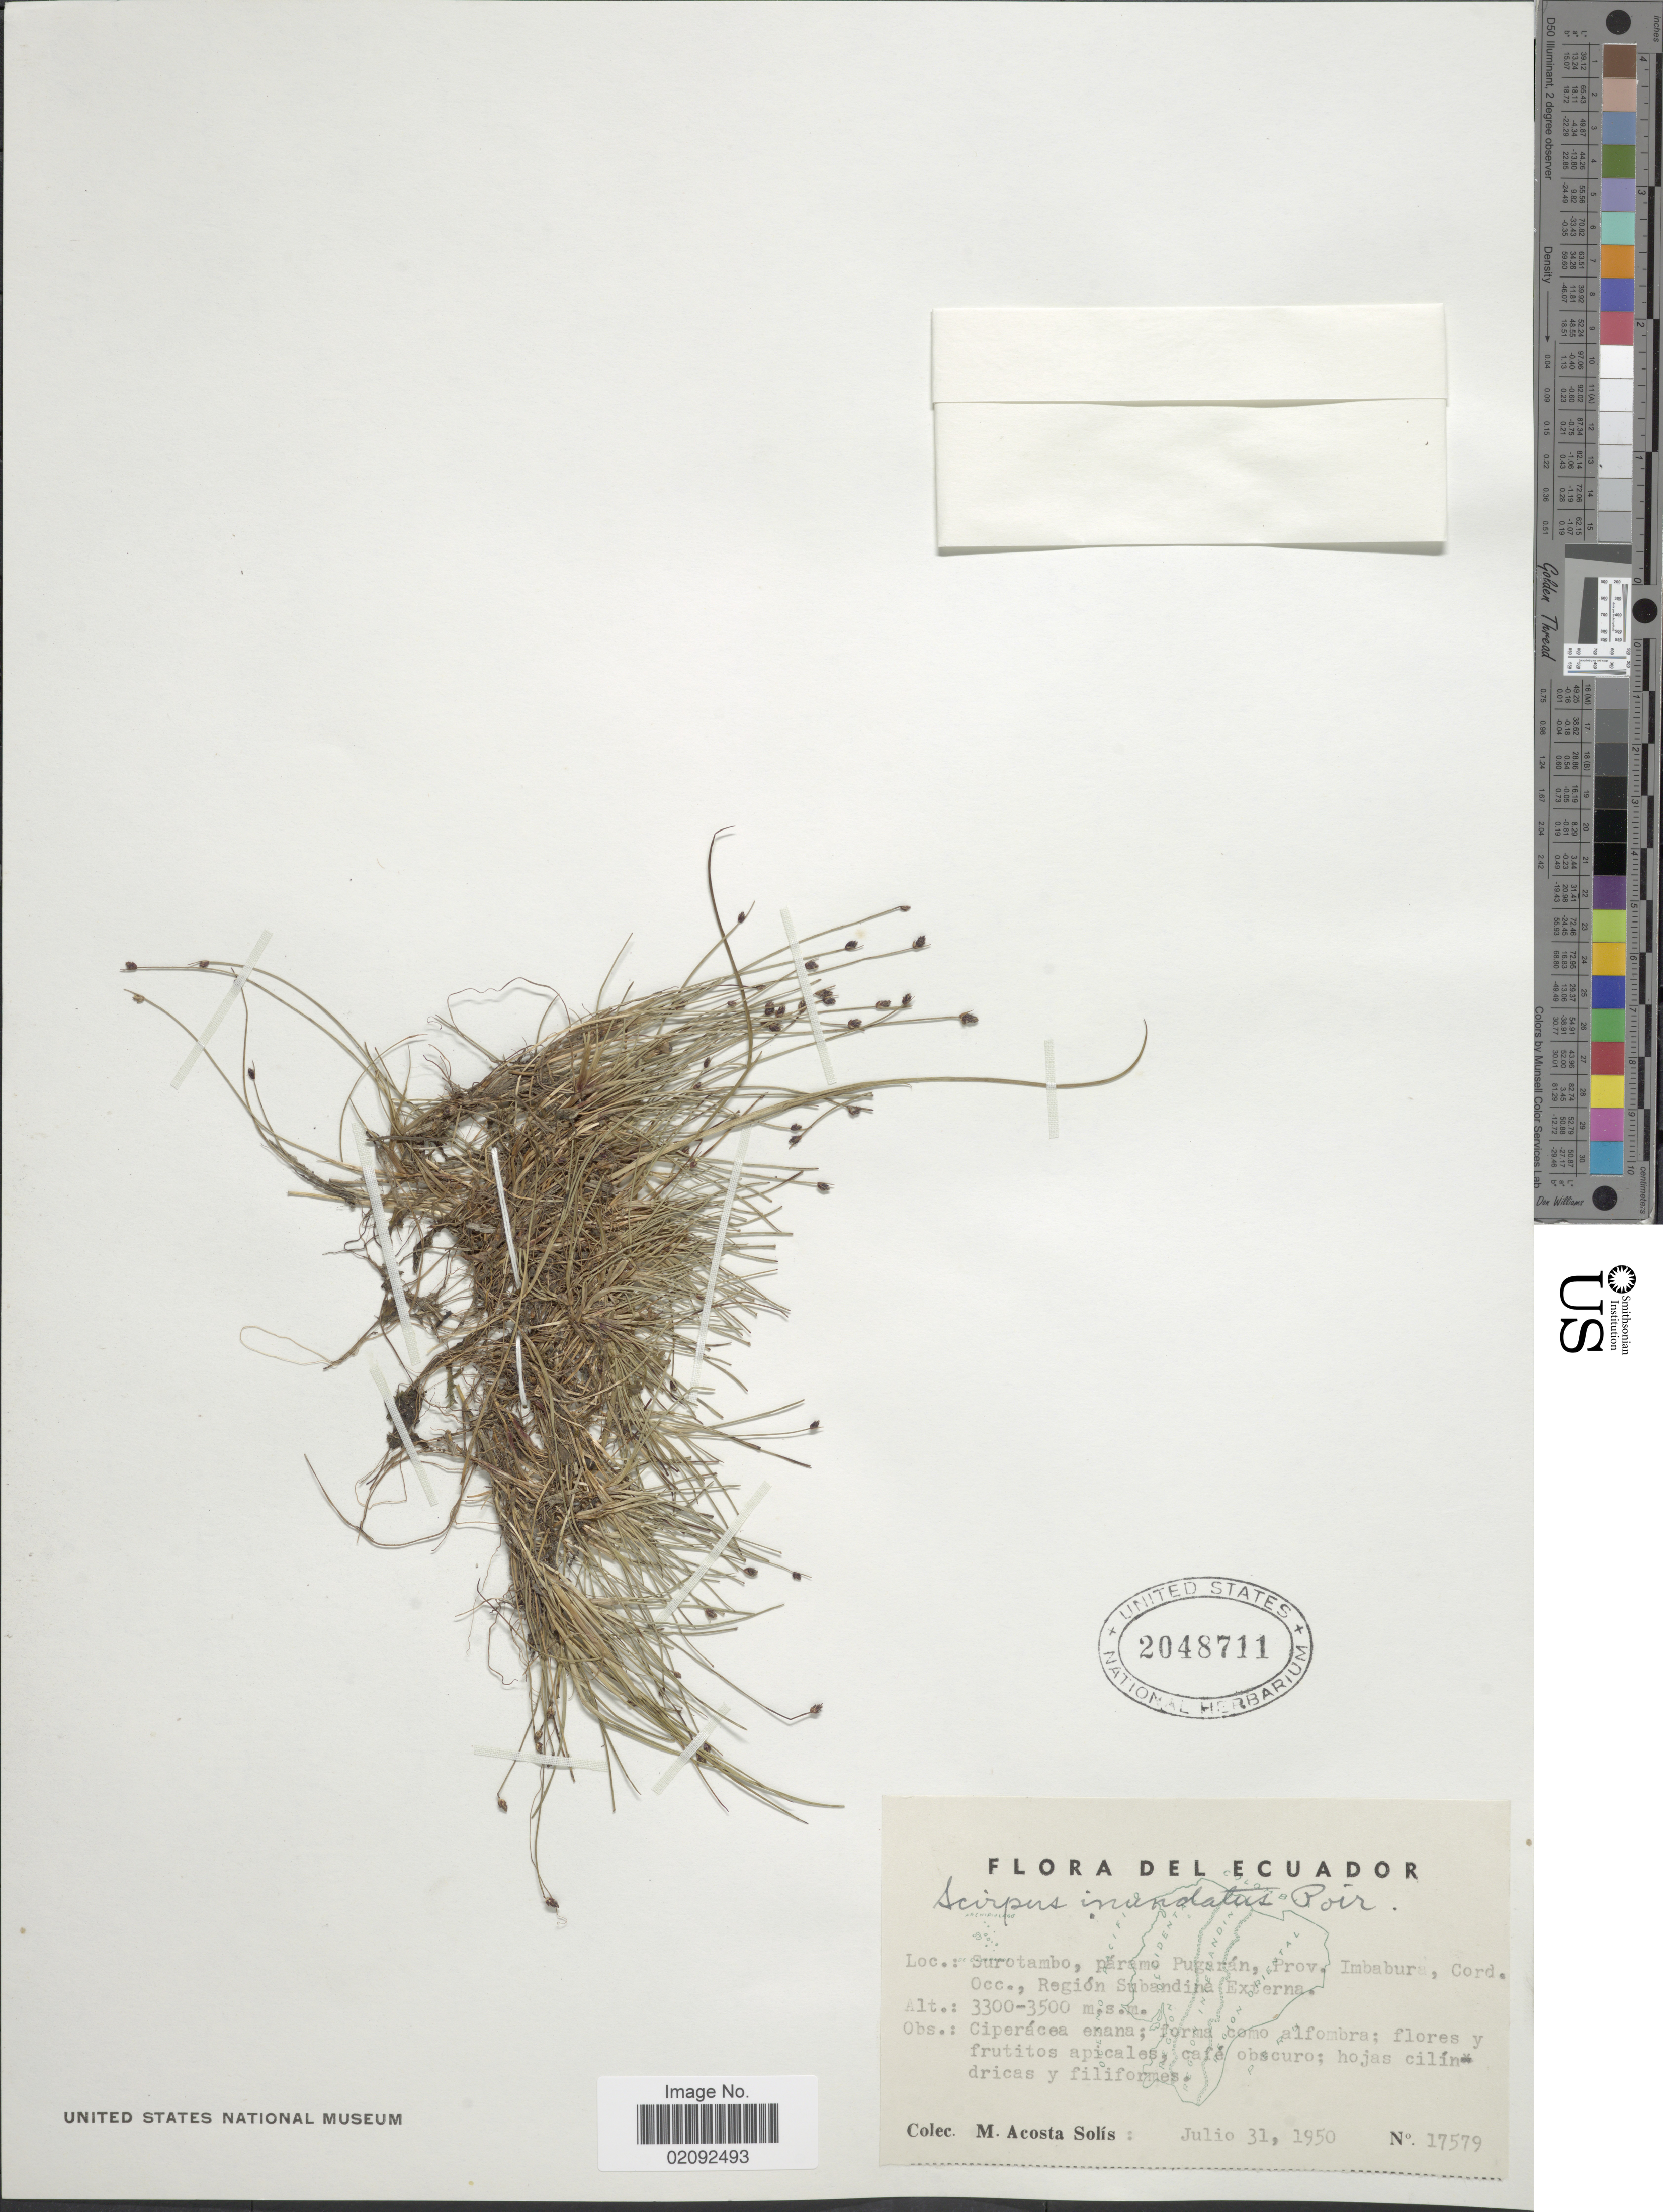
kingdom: Plantae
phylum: Tracheophyta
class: Liliopsida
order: Poales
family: Cyperaceae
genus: Isolepis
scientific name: Isolepis sp.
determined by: Strong, Mark T., (BOT), Smithsonian Institution - National Museum of Natural History (UNITED STATES)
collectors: M. Acosta Solis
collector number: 17579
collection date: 1950-07-31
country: Ecuador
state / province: Imbabura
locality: Surotambo, paramo, Pugaman, Cord. Occ., Region Subandina Exferna.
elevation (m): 3300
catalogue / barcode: US 2048711